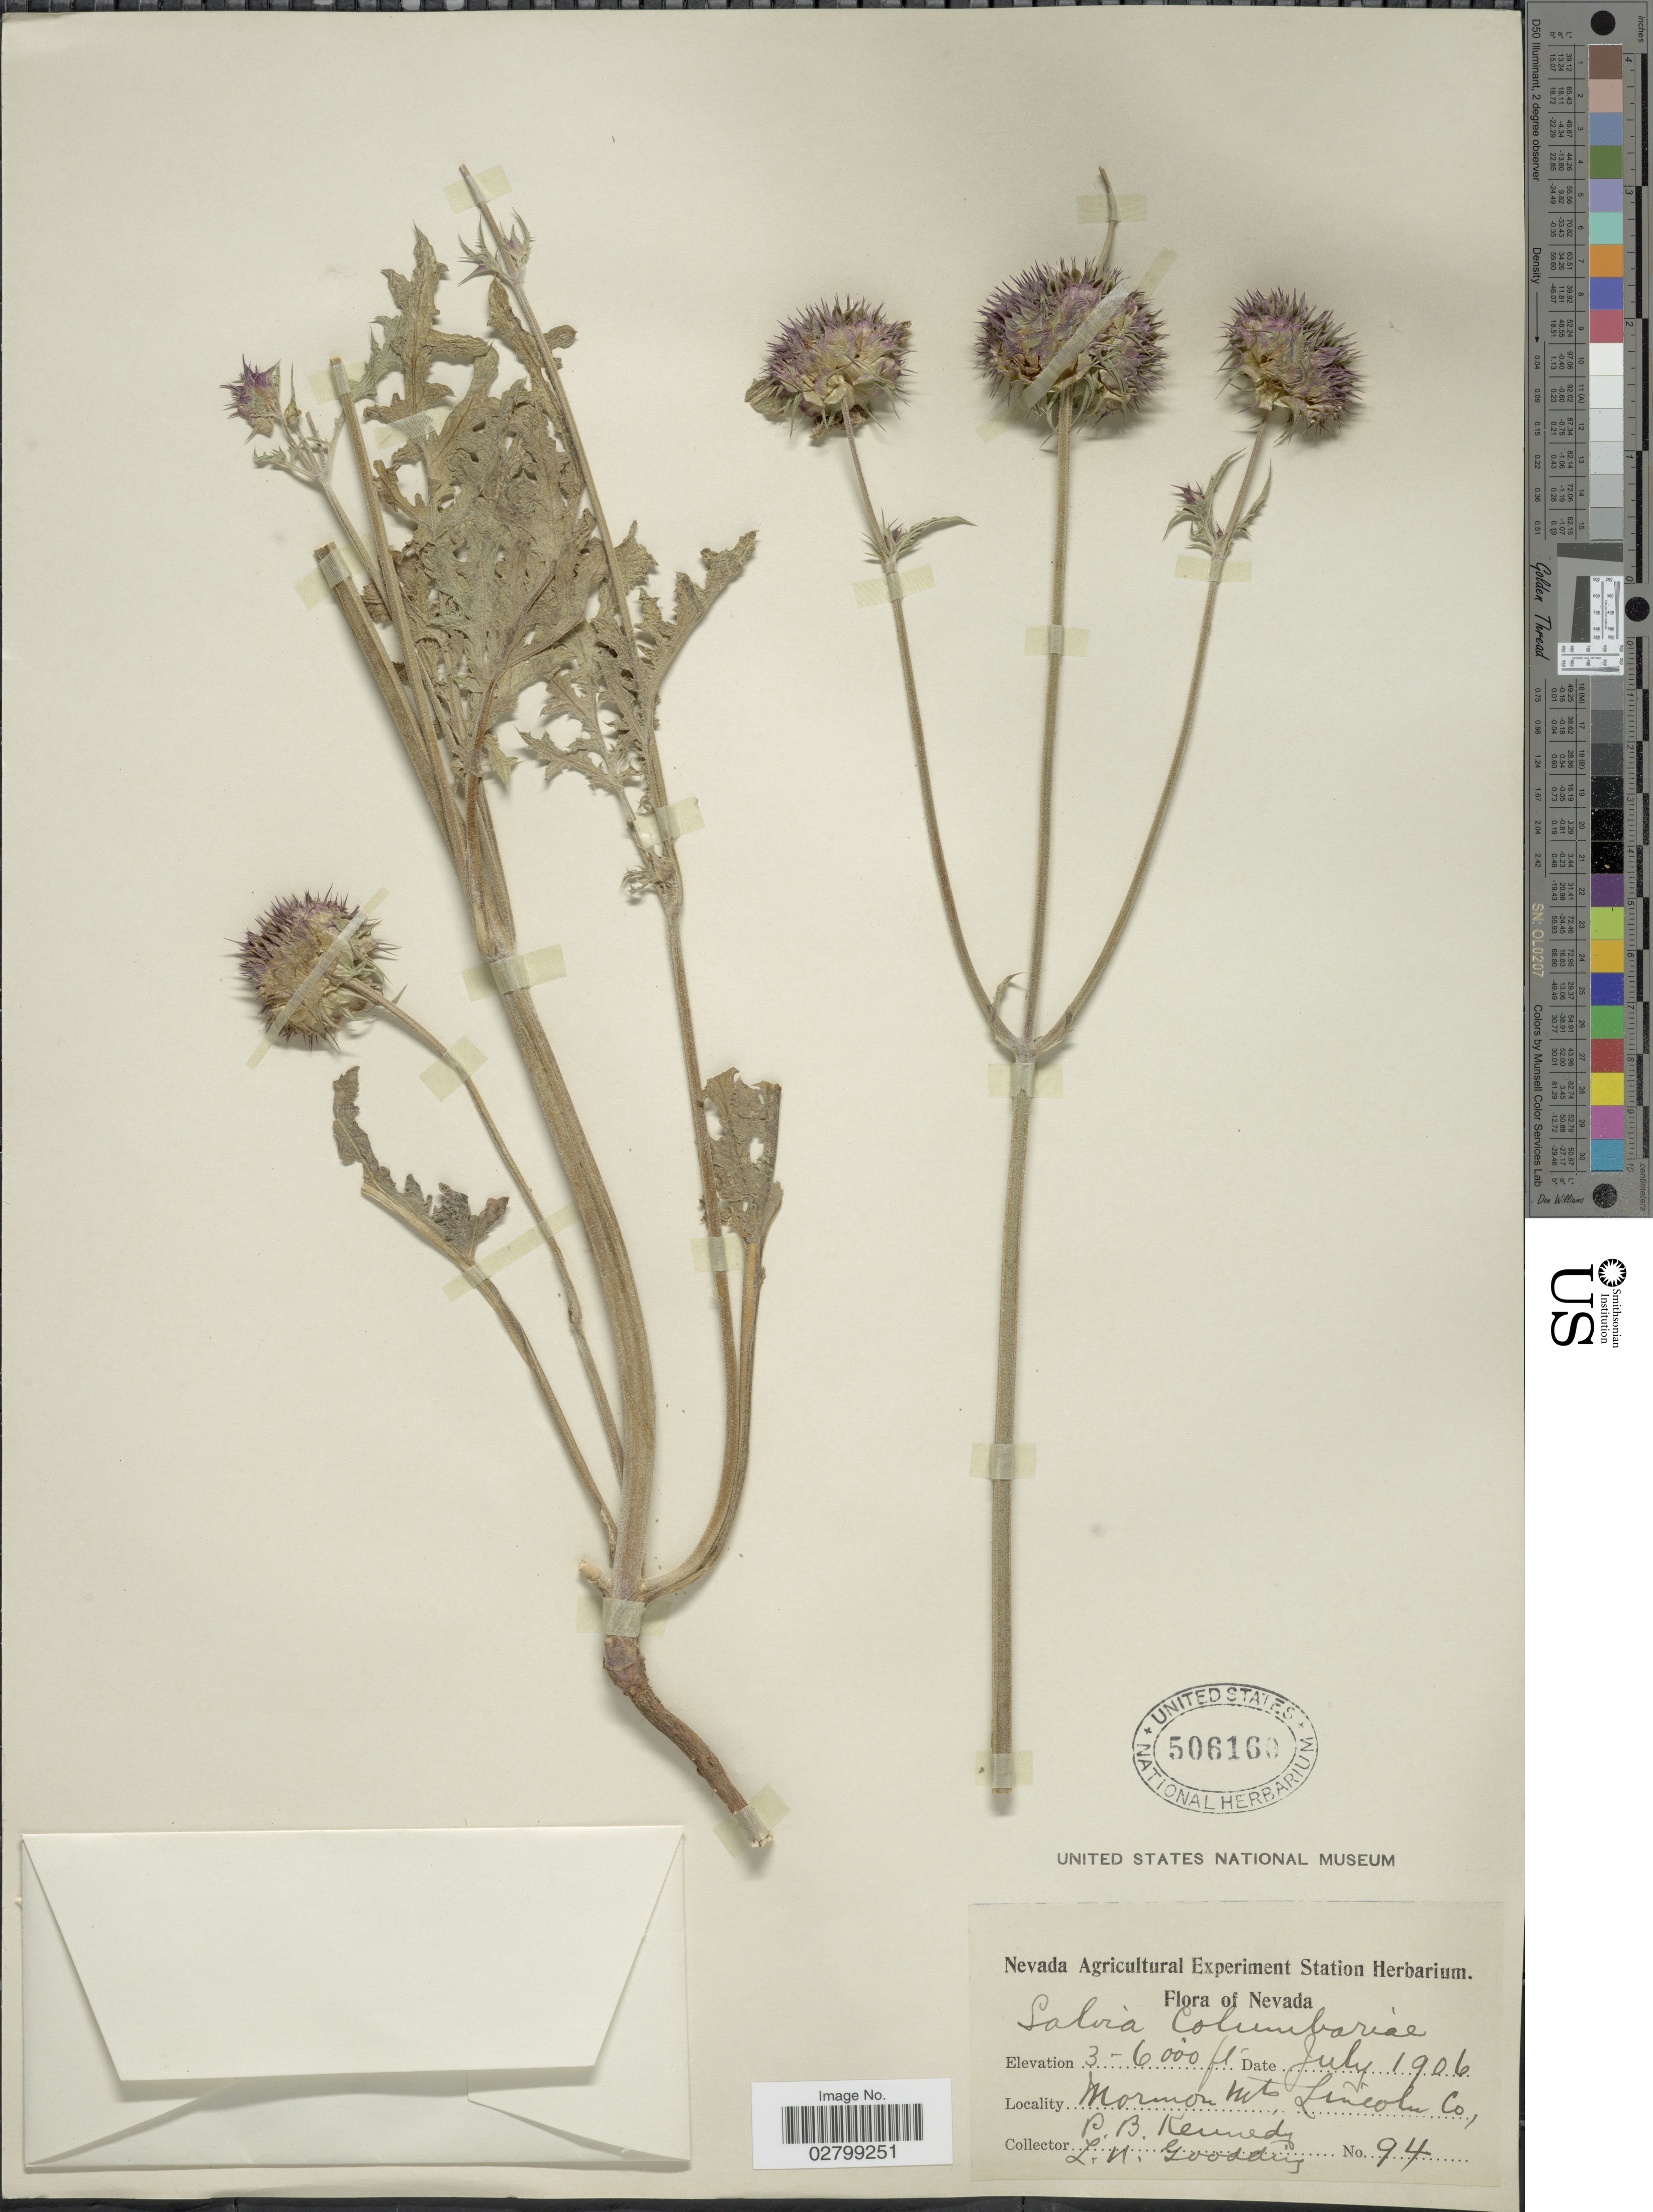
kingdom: Plantae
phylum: Tracheophyta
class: Magnoliopsida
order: Lamiales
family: Lamiaceae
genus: Salvia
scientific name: Salvia columbariae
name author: Benth.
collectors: P. B. Kennedy & L. N. Goodding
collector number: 94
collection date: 1906-07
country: United States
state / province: Nevada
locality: Mormon Mts., Lincoln Co.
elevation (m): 914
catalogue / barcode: US 506160